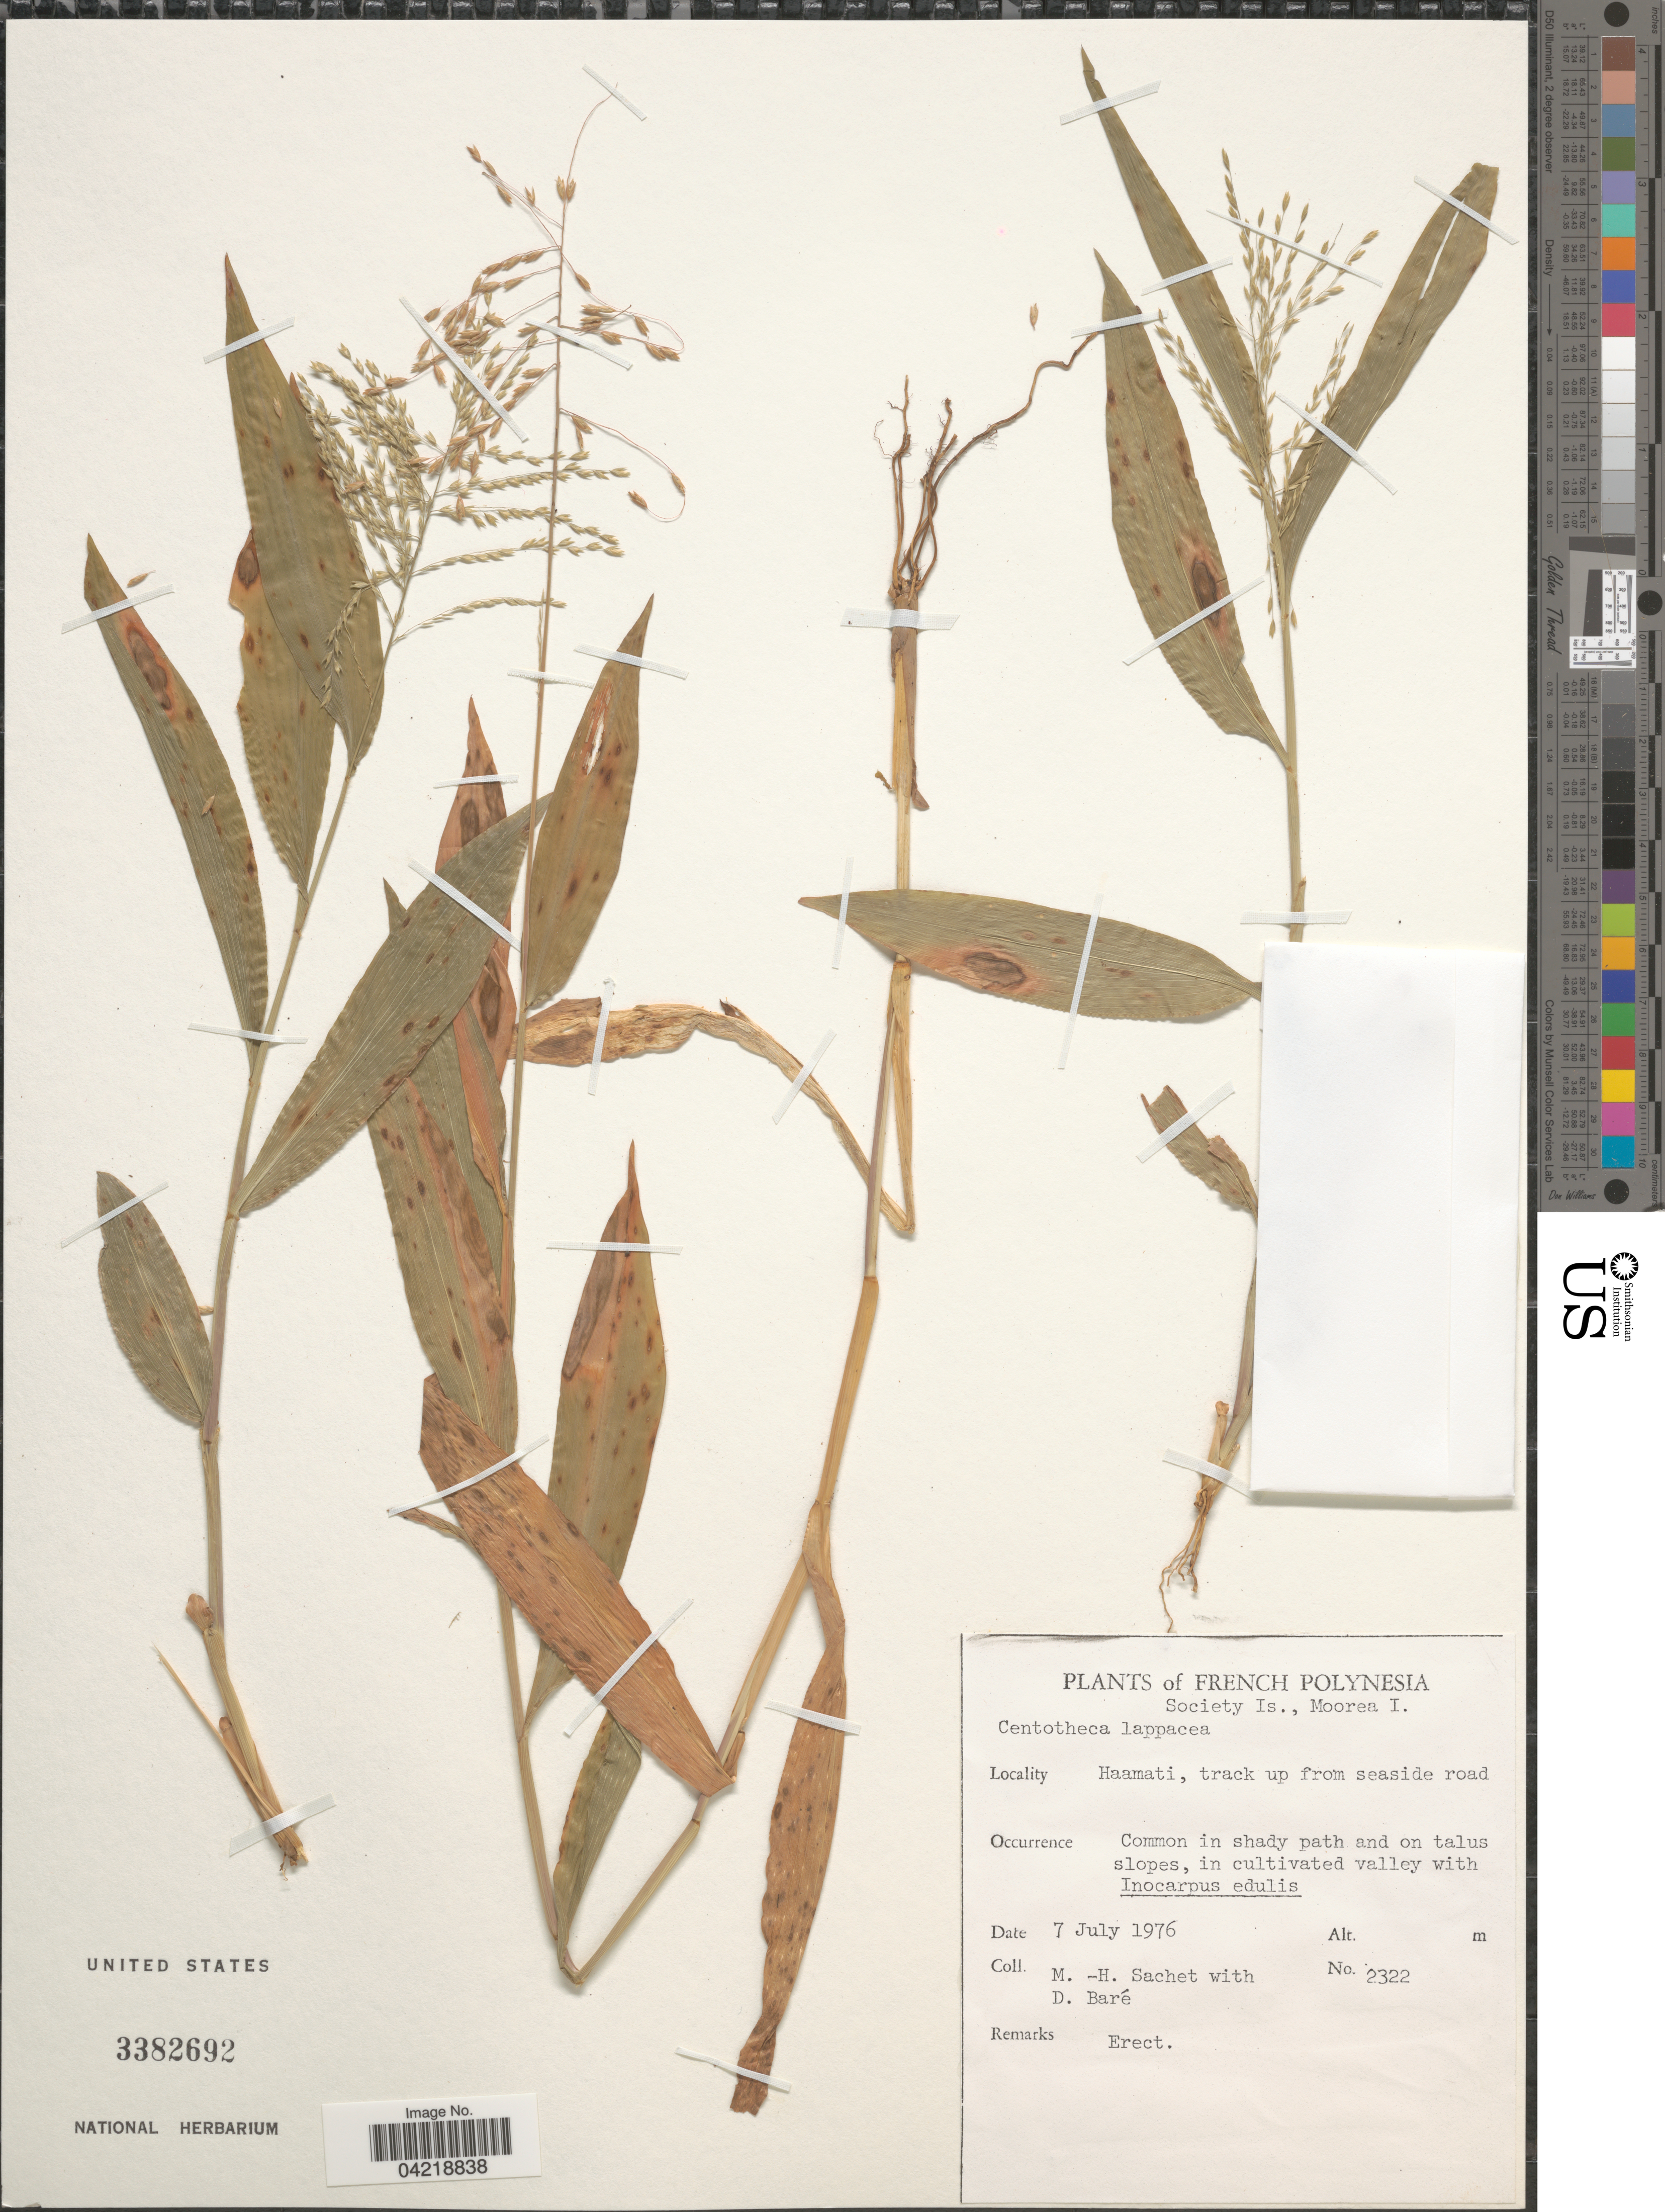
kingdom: Plantae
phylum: Tracheophyta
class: Liliopsida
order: Poales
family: Poaceae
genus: Centotheca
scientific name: Centotheca lappacea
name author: (L.) Desv.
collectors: M.-H. Sachet & D. Baré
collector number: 2322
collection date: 1976-07-07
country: French Polynesia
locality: Society Is., Moorea I. Haamati, track up from seaside road.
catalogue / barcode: US 3382692